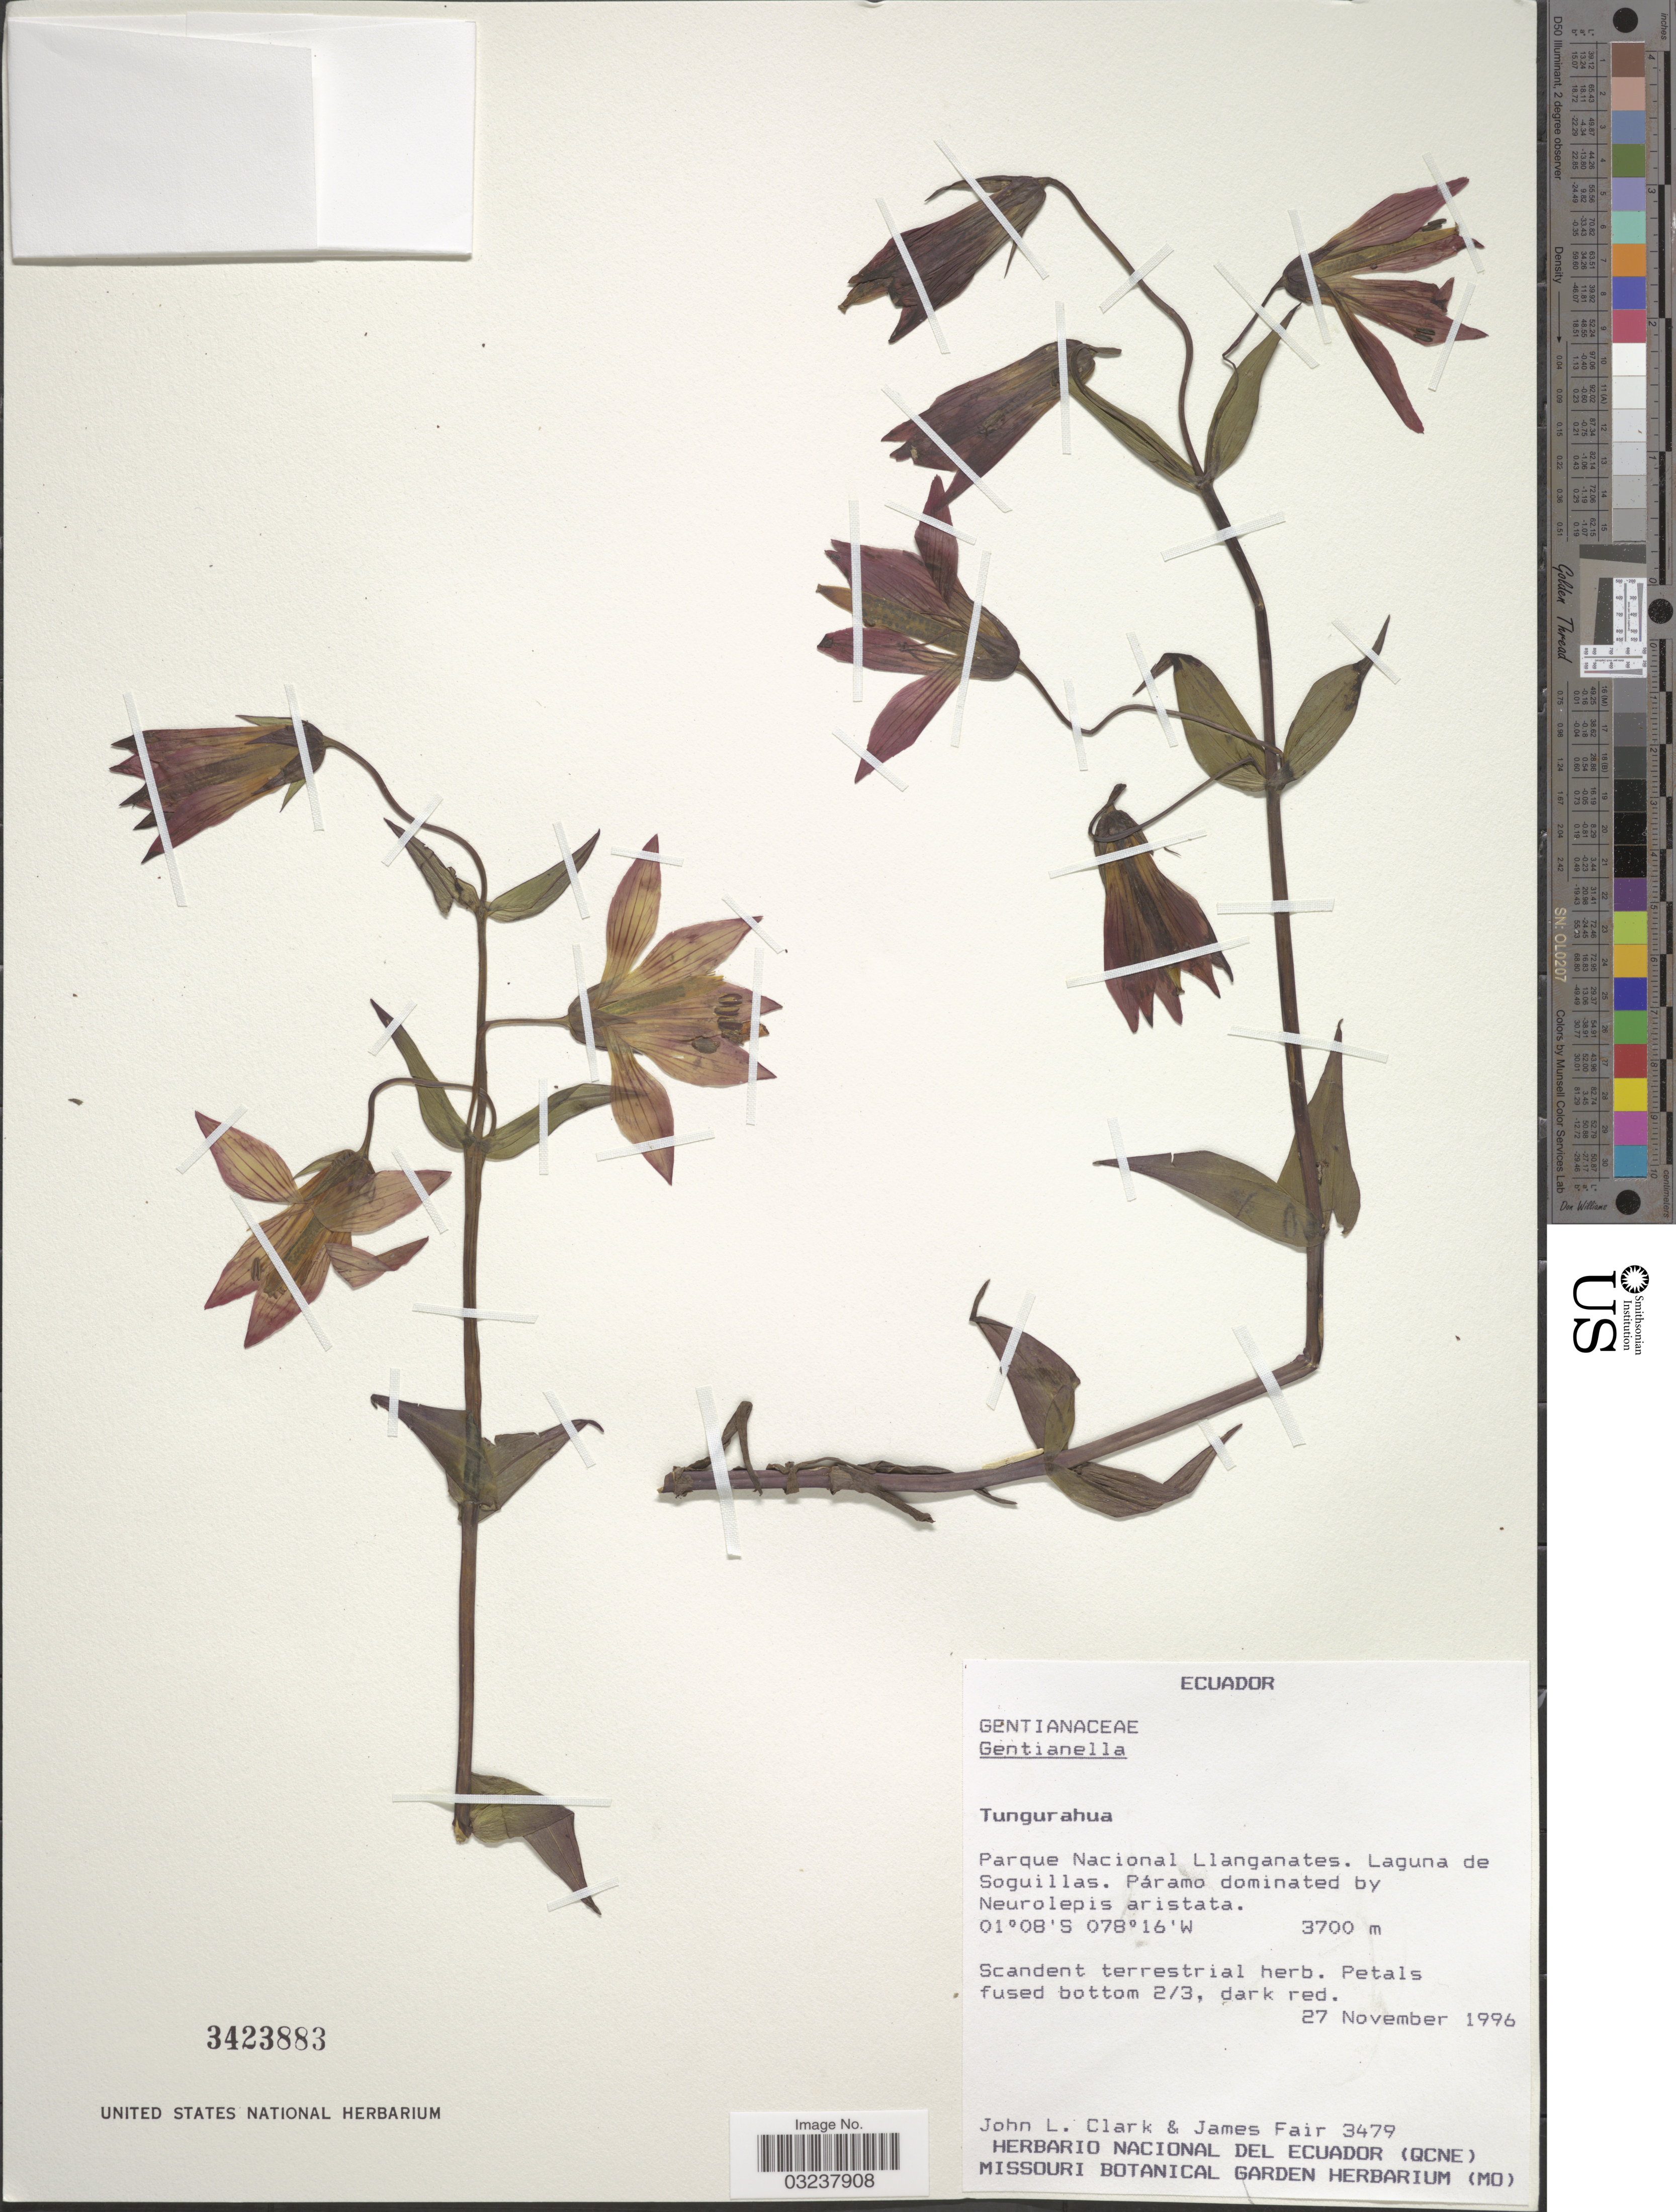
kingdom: Plantae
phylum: Tracheophyta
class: Magnoliopsida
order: Gentianales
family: Gentianaceae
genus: Gentianella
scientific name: Gentianella sp.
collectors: J. L. Clark & J. Fair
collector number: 3479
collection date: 1996-11-27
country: Ecuador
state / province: Tungurahua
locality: Parque Nacional Llanganates. Laguna de Soquillas.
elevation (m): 3700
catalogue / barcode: US 3423883